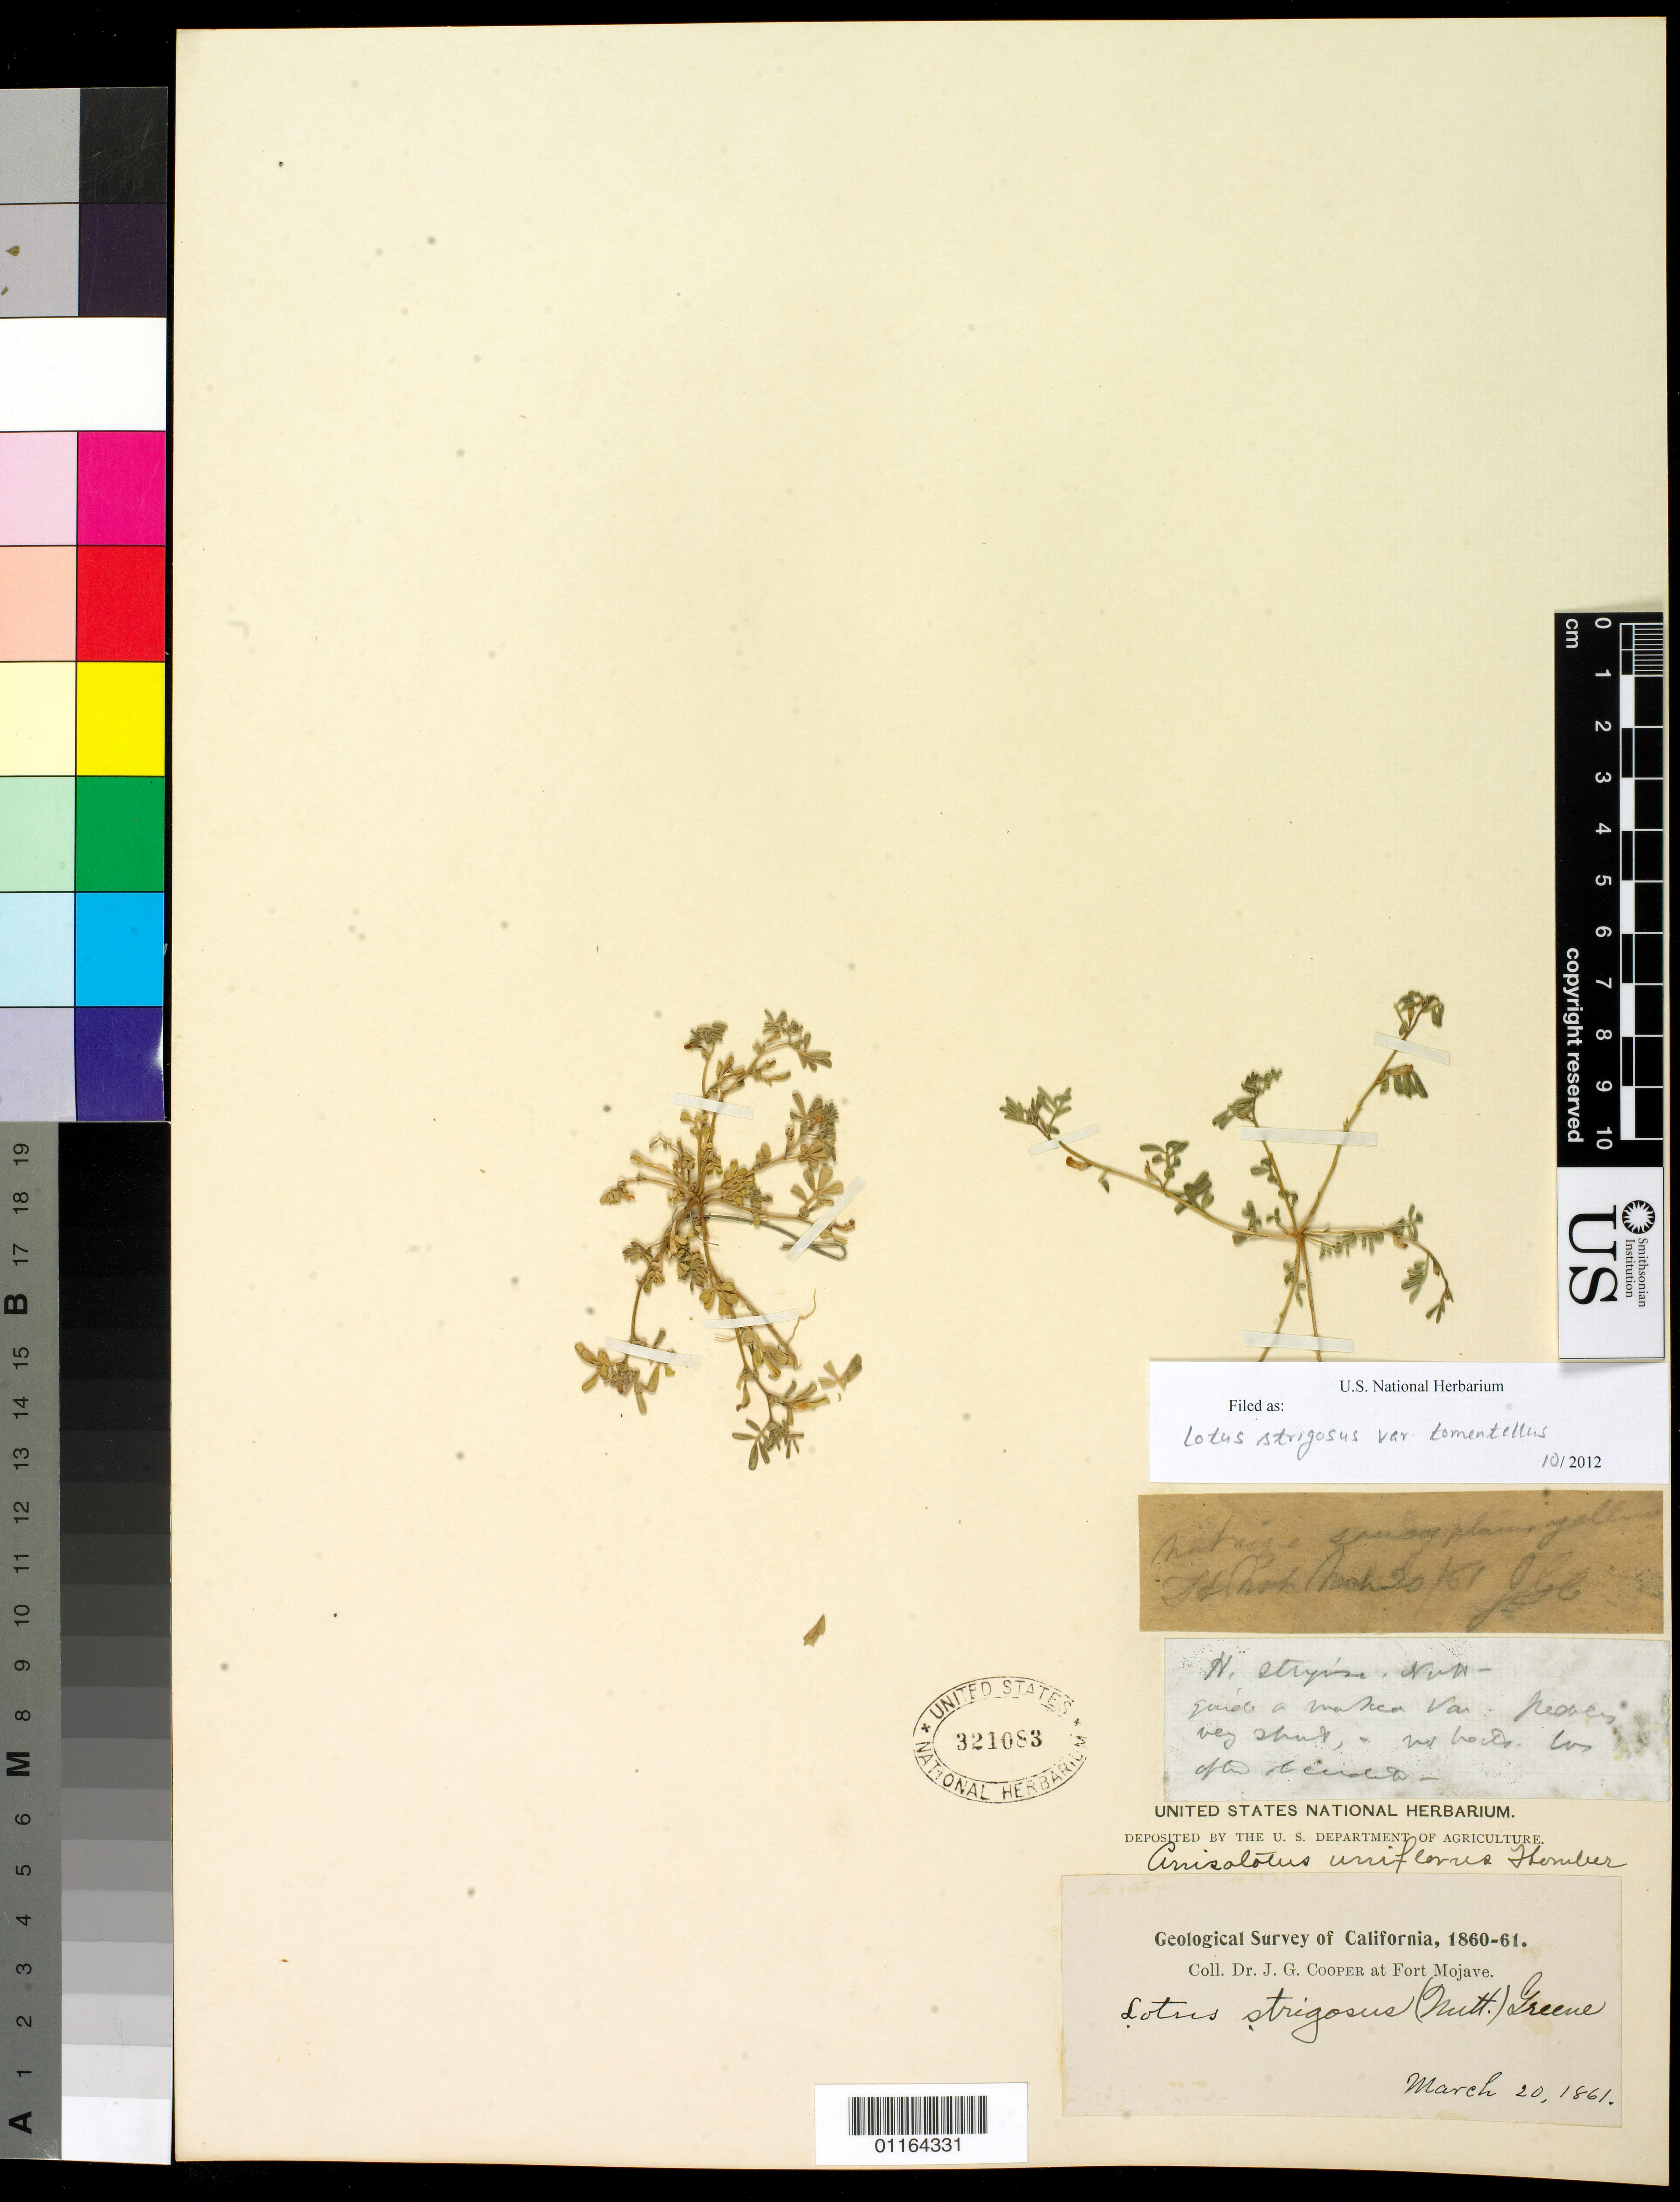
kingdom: Plantae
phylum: Tracheophyta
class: Magnoliopsida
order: Fabales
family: Fabaceae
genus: Ottleya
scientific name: Ottleya strigosa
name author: (Nutt.) D.D. Sokoloff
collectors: J. G. Cooper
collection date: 1861-03-20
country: United States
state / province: California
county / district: San Bernardino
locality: At Fort Mojave.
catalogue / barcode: US 321083